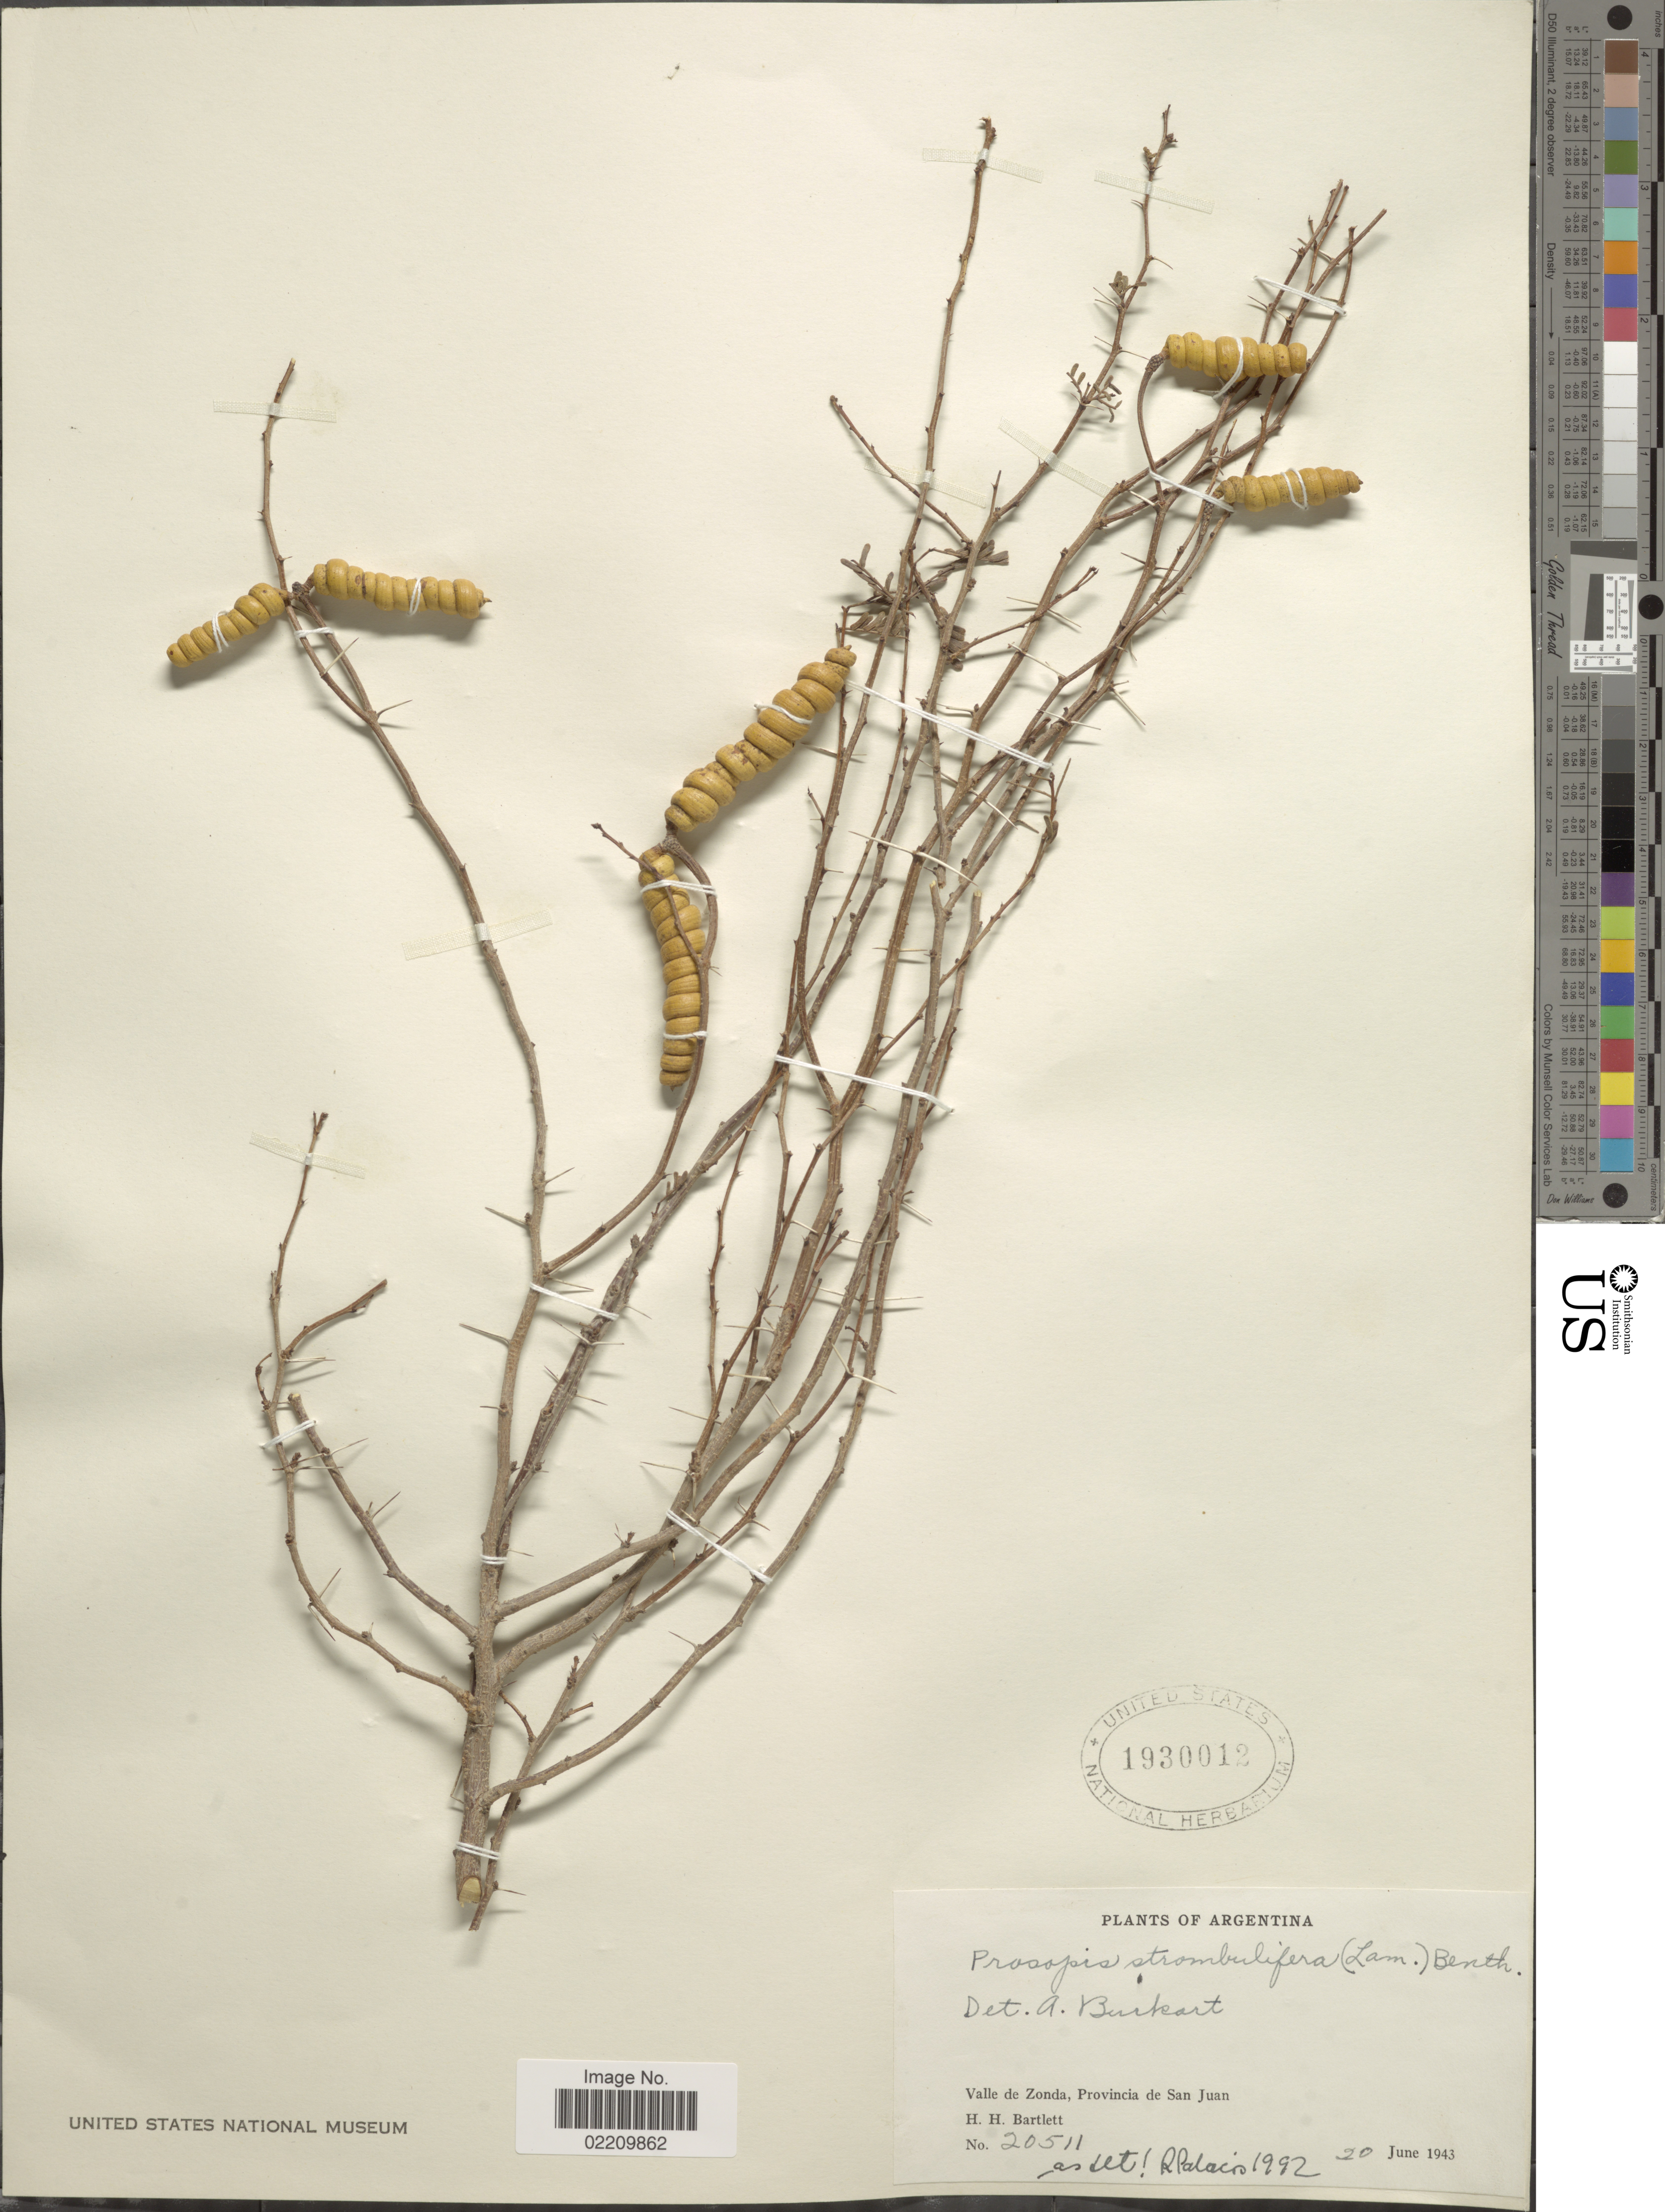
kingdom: Plantae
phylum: Tracheophyta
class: Magnoliopsida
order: Fabales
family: Fabaceae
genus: Strombocarpa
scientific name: Strombocarpa strombulifera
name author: (Lam.) A. Gray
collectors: H. H. Bartlett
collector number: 20511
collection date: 1943-06-20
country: Argentina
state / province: San Juan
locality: Valle de Zonda, Provincia de San Juan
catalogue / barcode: US 1930012